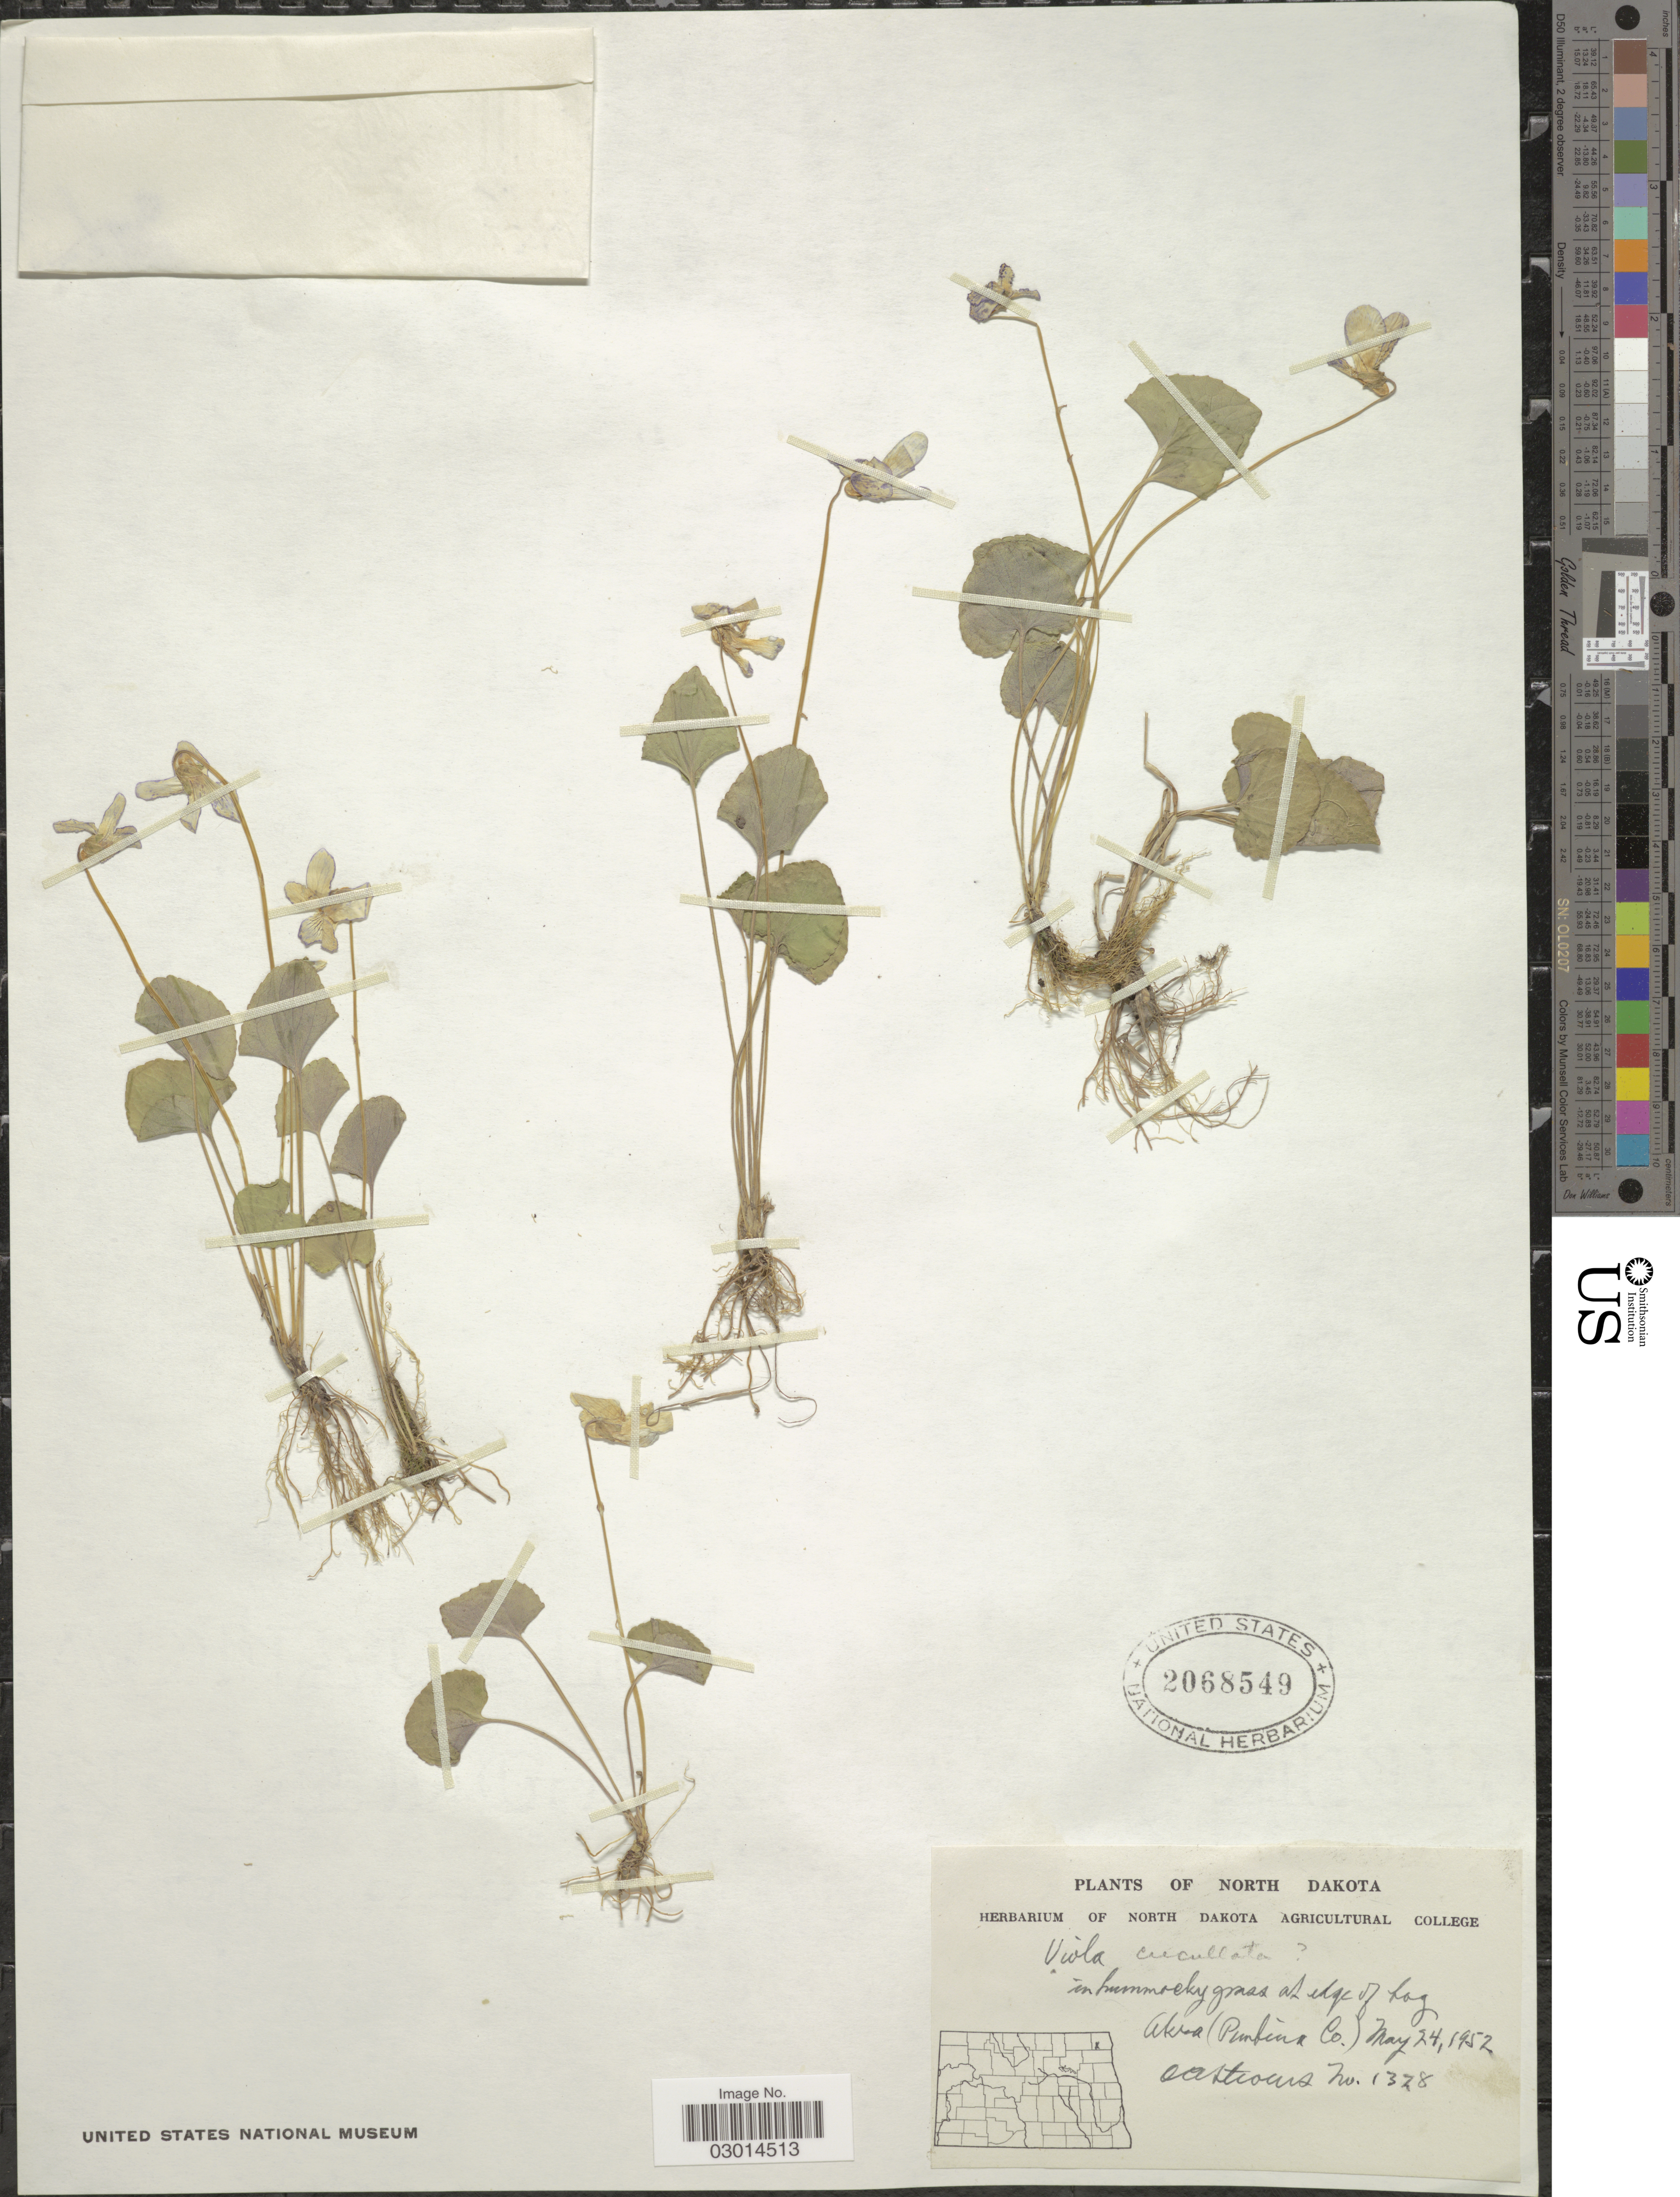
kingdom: Plantae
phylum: Tracheophyta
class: Magnoliopsida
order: Malpighiales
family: Violaceae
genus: Viola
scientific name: Viola cucullata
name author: Aiton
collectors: O. A. Stevens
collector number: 1328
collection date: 1952-05-24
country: United States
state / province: North Dakota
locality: Akroa (Pembina Co.).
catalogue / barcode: US 2068549